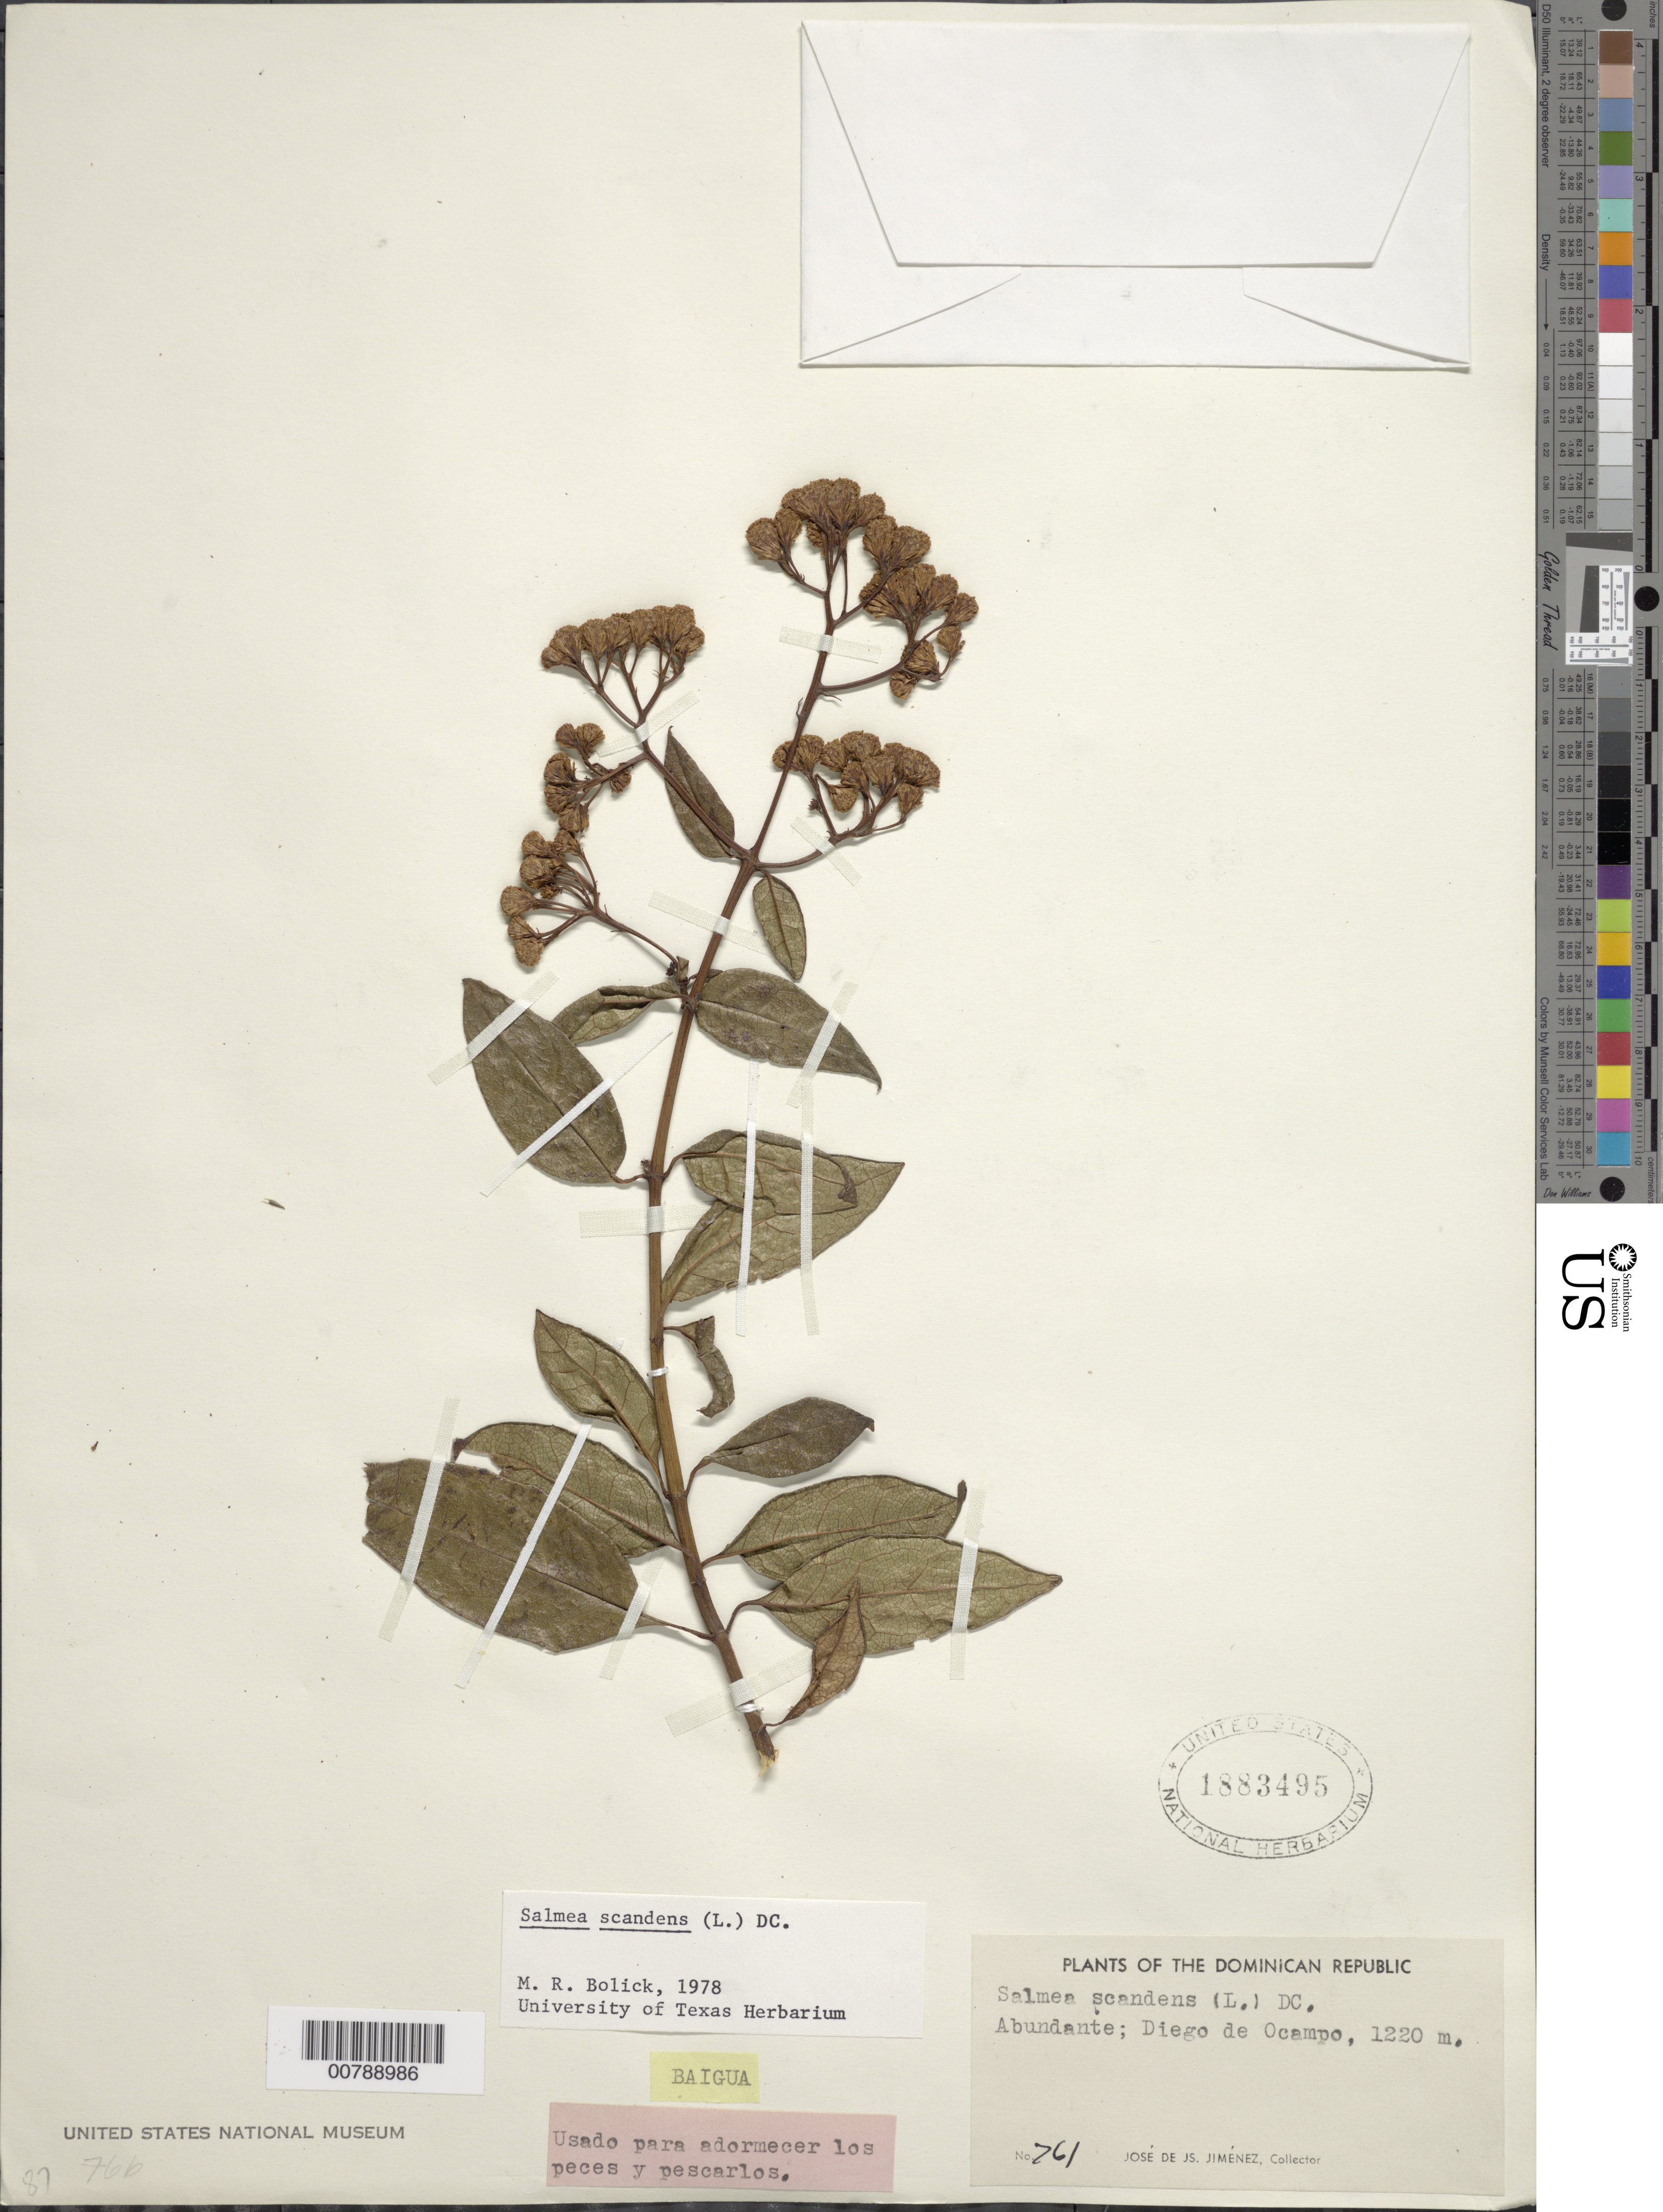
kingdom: Plantae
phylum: Tracheophyta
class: Magnoliopsida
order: Asterales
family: Asteraceae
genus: Salmea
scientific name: Salmea scandens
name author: (L.) DC.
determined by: Bolick, Margaret R., Curator (NEB), University of Nebraska State Museum (UNITED STATES)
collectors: J. J. Jiménez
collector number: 761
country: Dominican Republic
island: Hispaniola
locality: Diego de Ocampo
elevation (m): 1220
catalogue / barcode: US 1883495